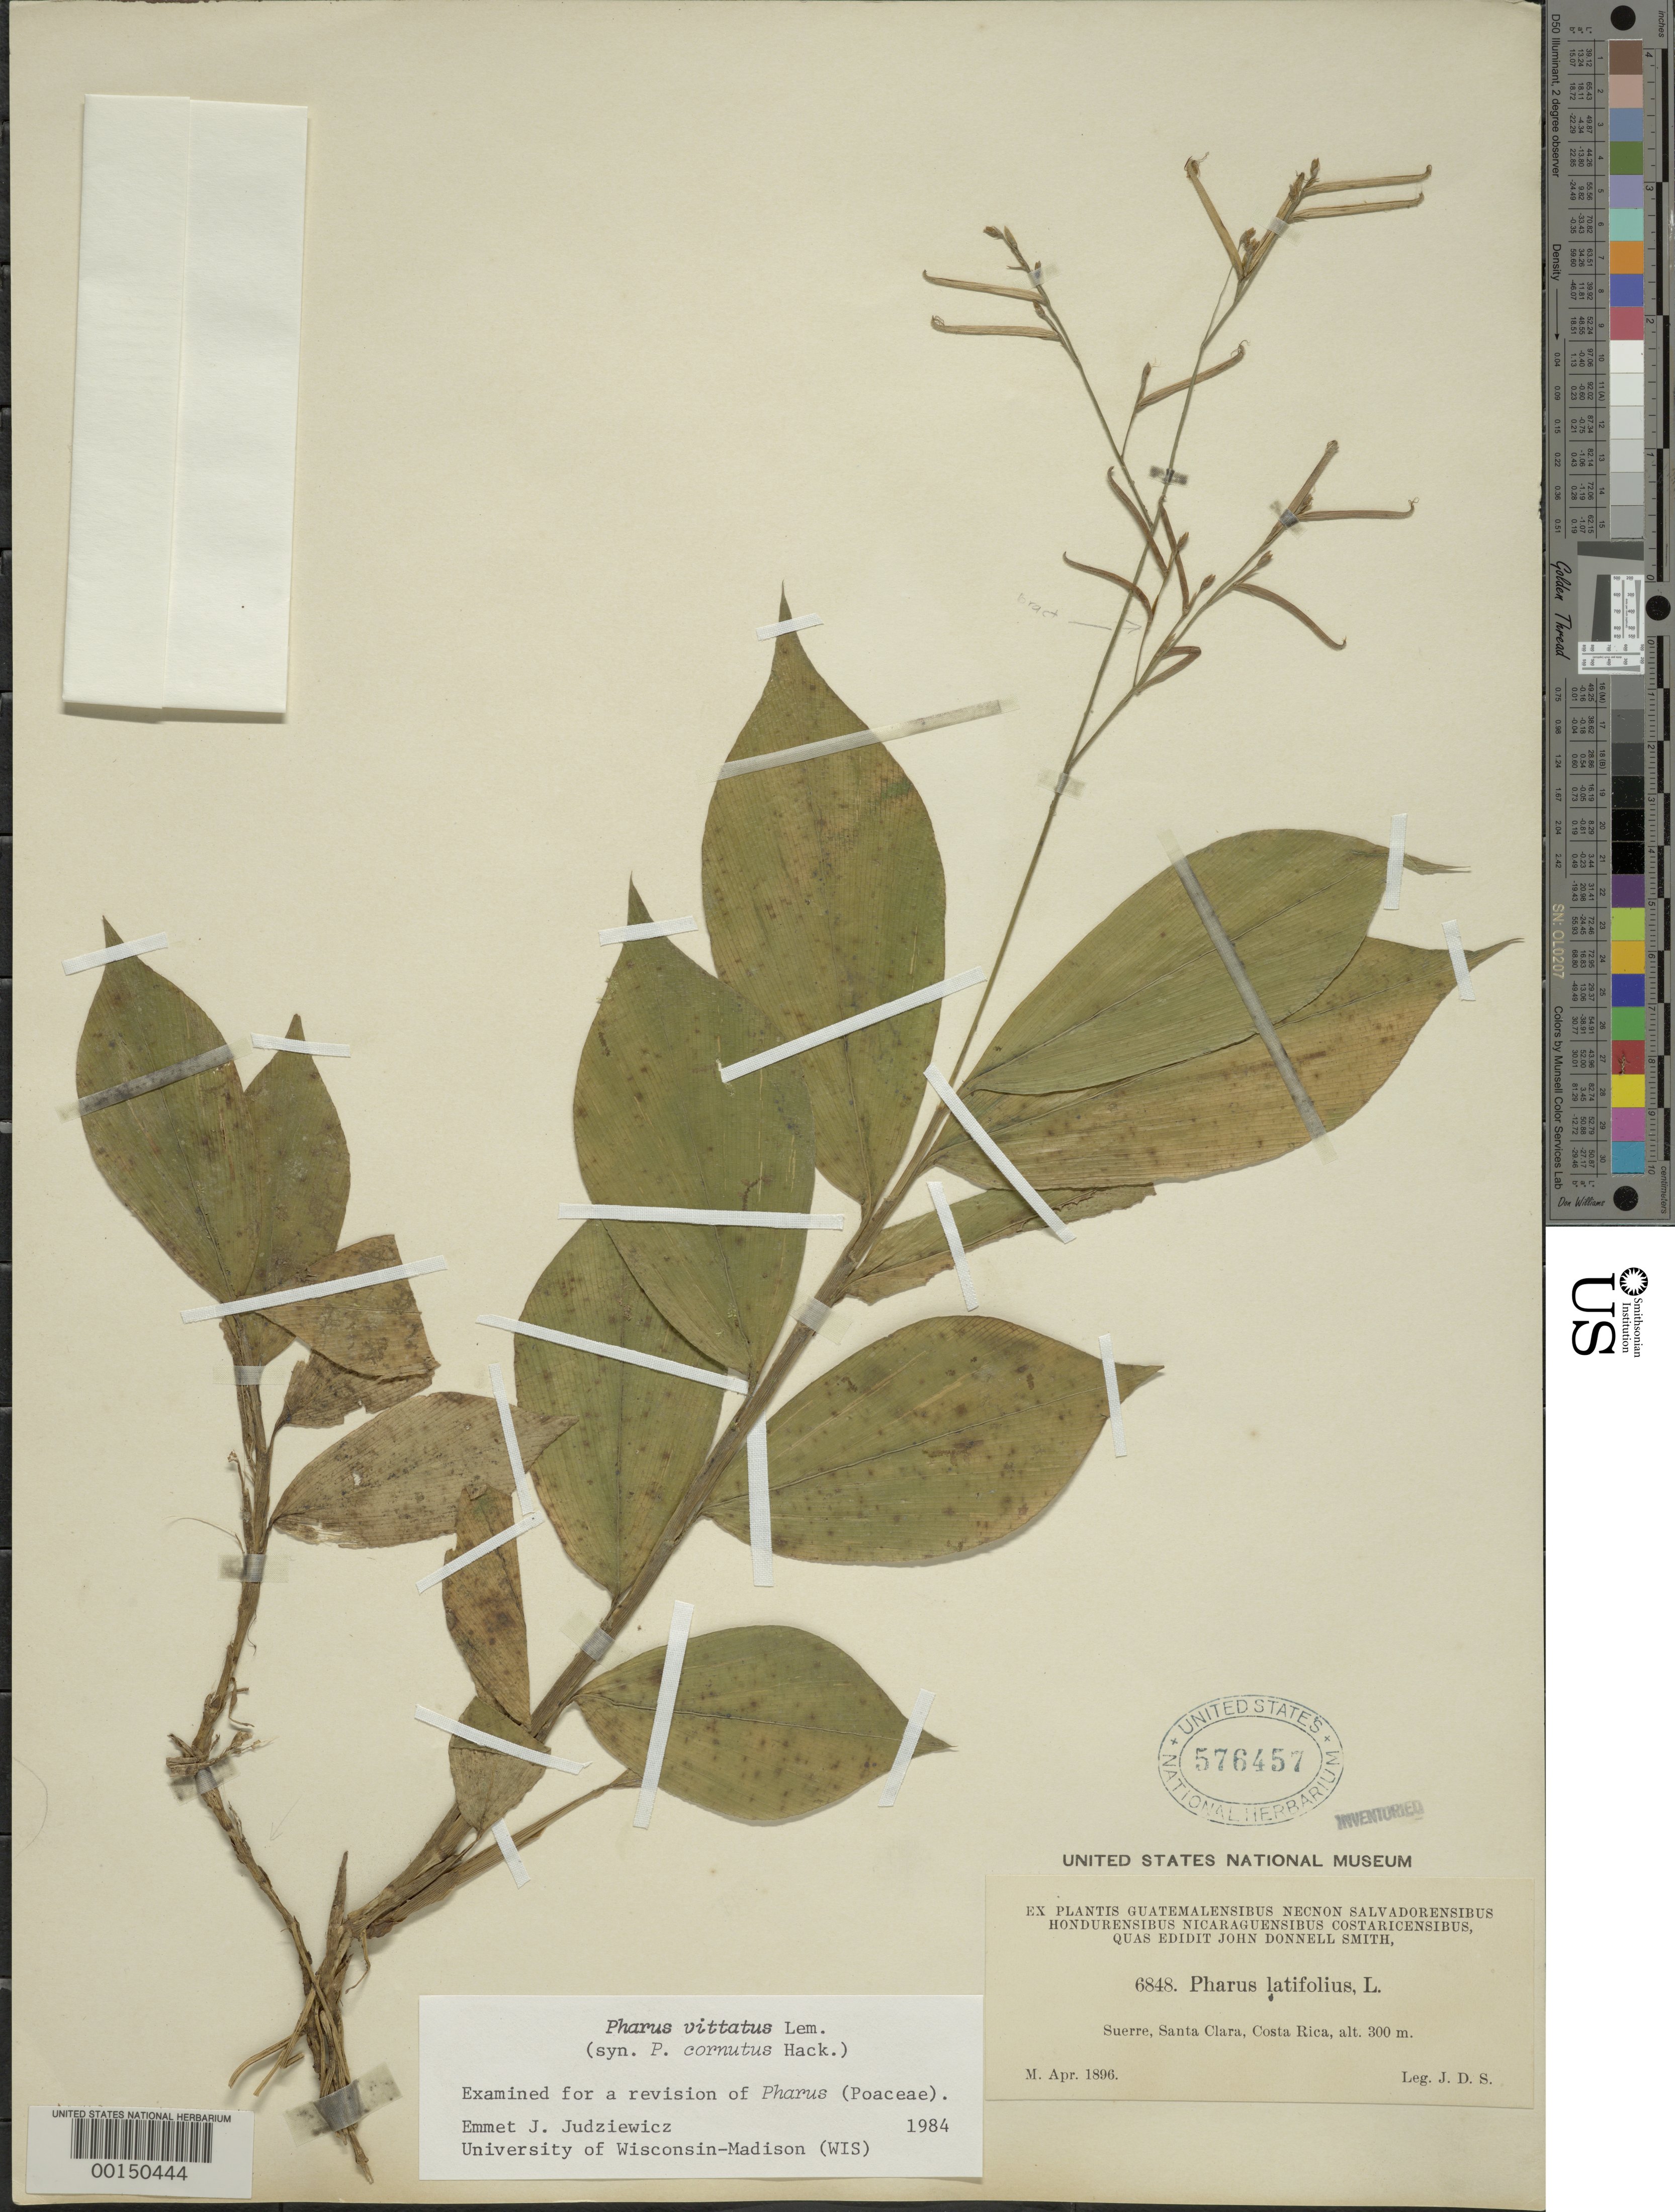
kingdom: Plantae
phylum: Tracheophyta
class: Liliopsida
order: Poales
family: Poaceae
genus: Pharus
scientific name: Pharus vittatus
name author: Lem.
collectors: J. Donnell Smith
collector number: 6848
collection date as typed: Apr 1896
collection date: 1896-04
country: Costa Rica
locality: Santa Clara, Suerre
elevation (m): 300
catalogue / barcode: US 576457